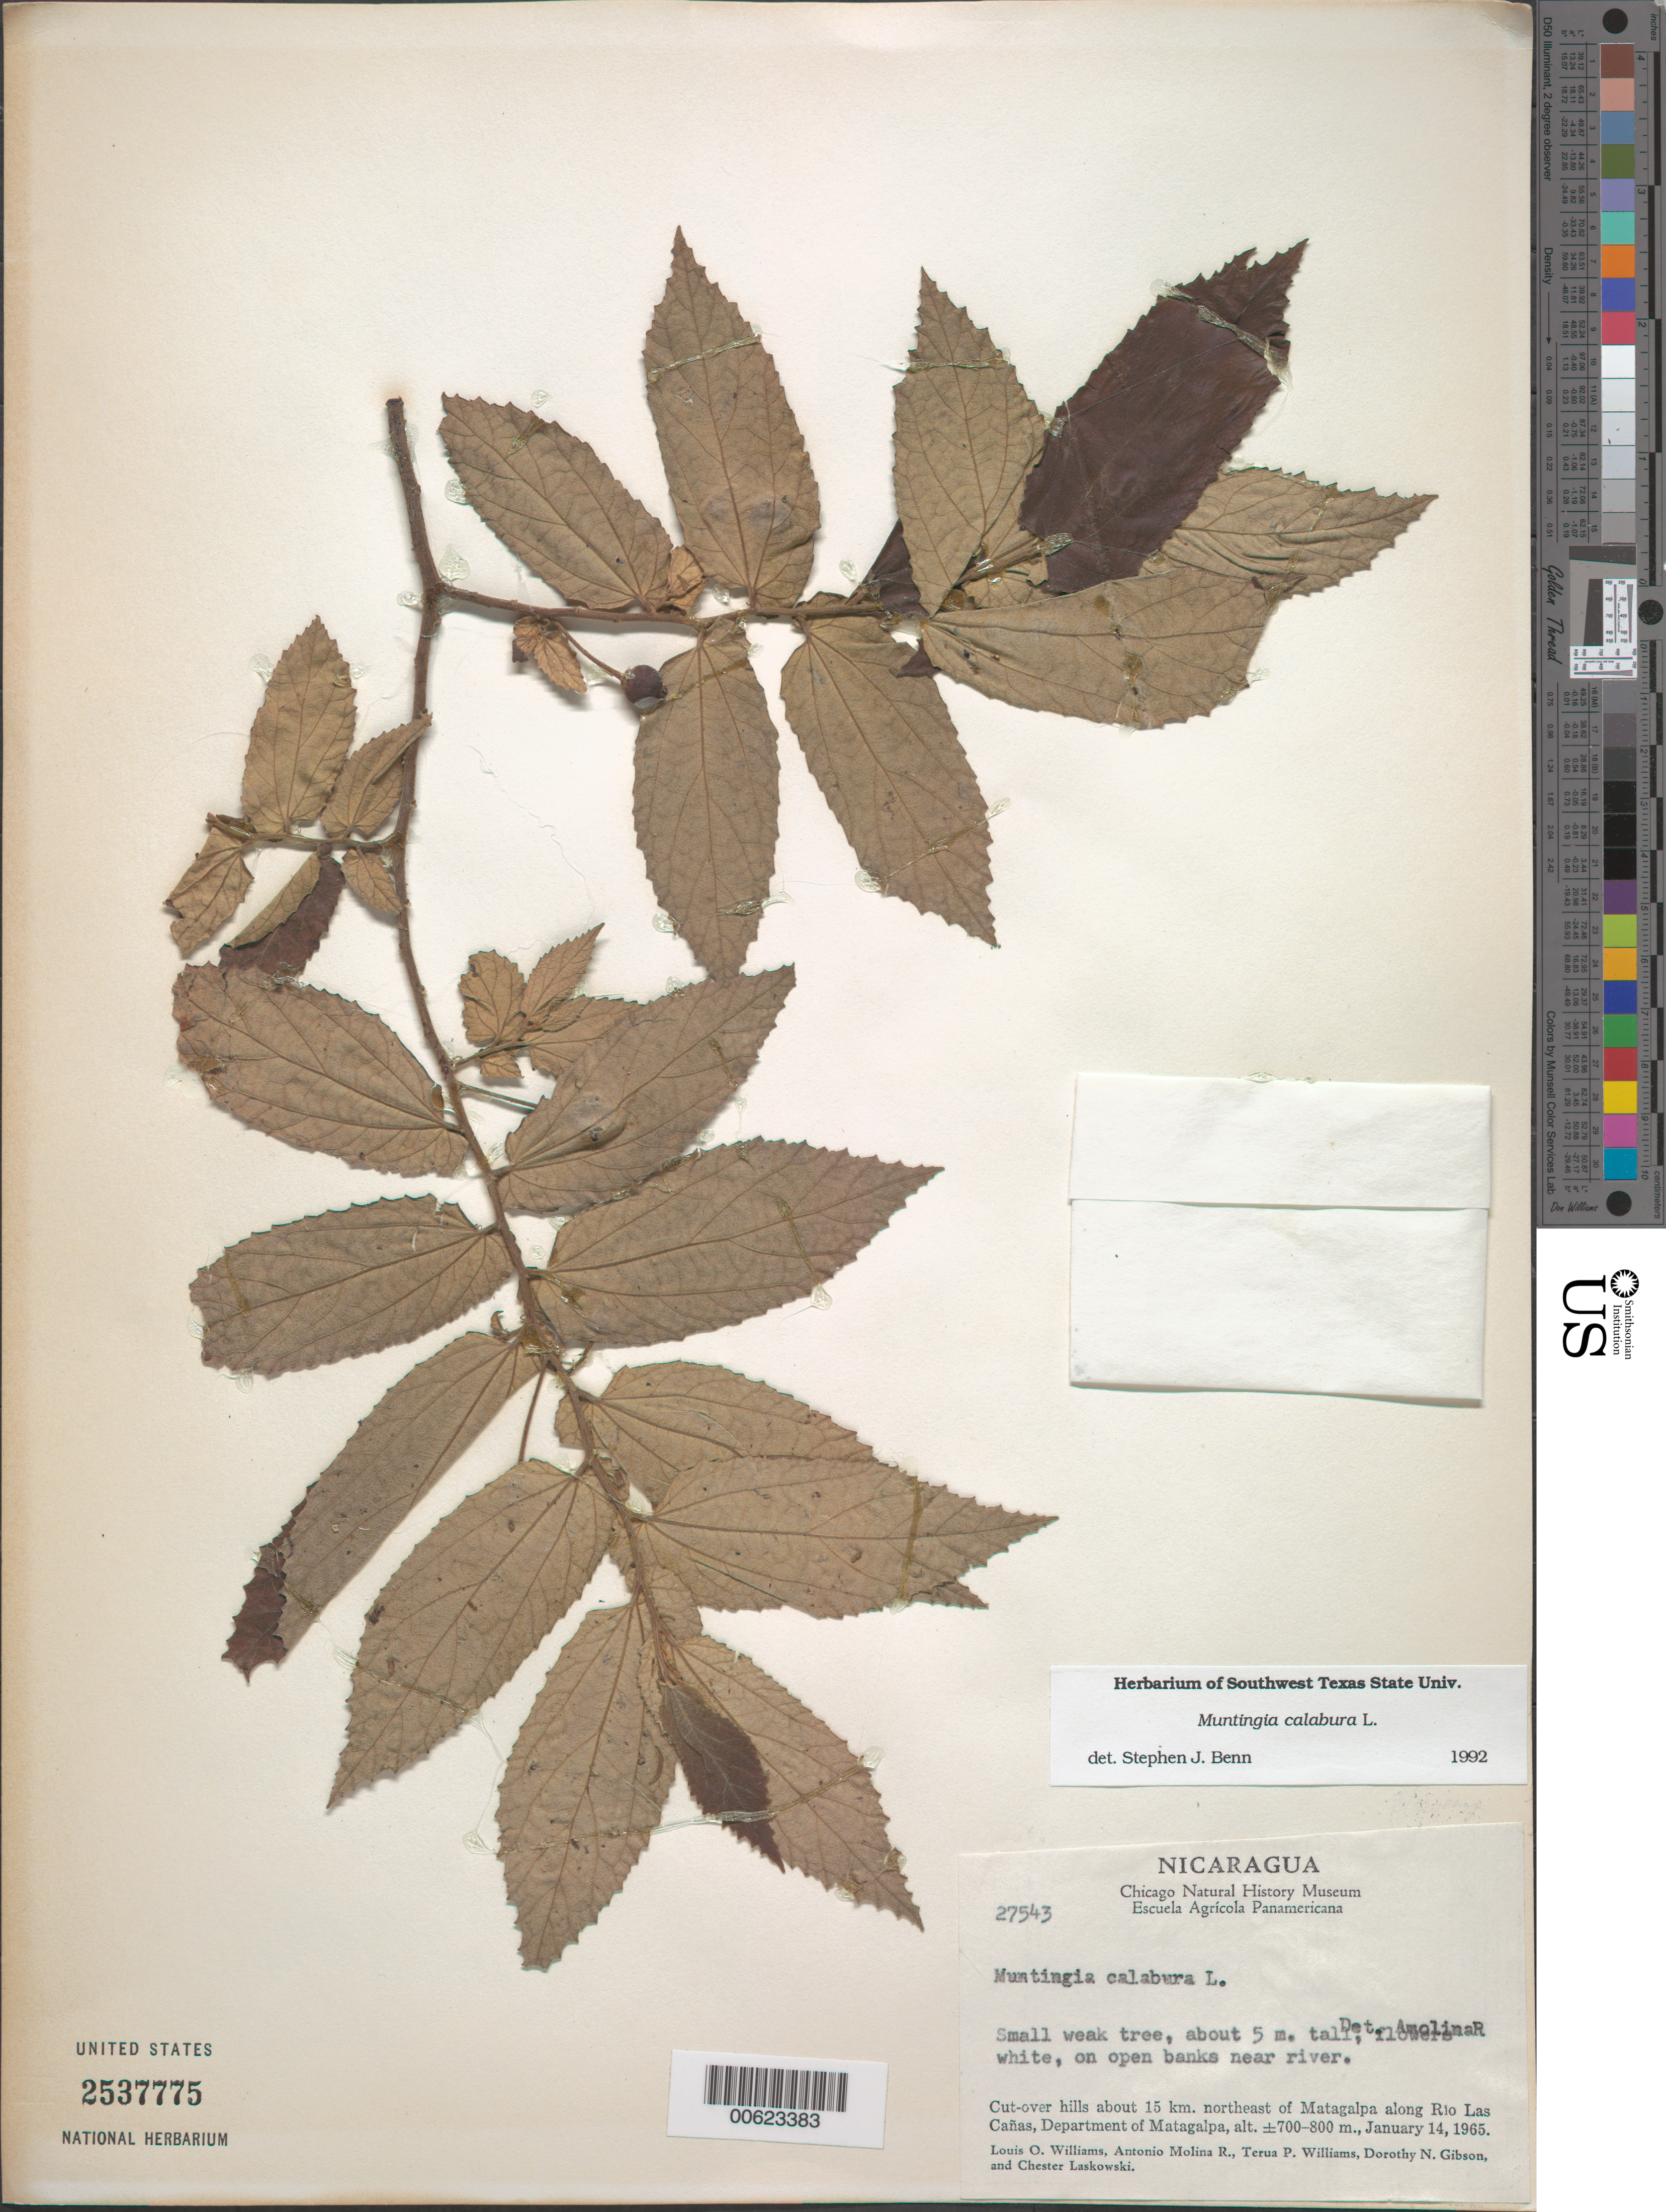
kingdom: Plantae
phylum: Tracheophyta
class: Magnoliopsida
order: Malvales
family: Muntingiaceae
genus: Muntingia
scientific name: Muntingia calabura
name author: L.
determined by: Benn, S. J.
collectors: L. O. Williams, A. Molina R., T. P. Williams, D. N. Gibson & C. Laskowski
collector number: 27543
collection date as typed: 14 Jan 1965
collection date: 1965-01-14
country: Nicaragua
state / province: Matagalpa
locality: Cut over hills about 15 km NE of Matagalpa, along Rio Las Cañas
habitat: Open banks near river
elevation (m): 700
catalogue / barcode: US 2537775